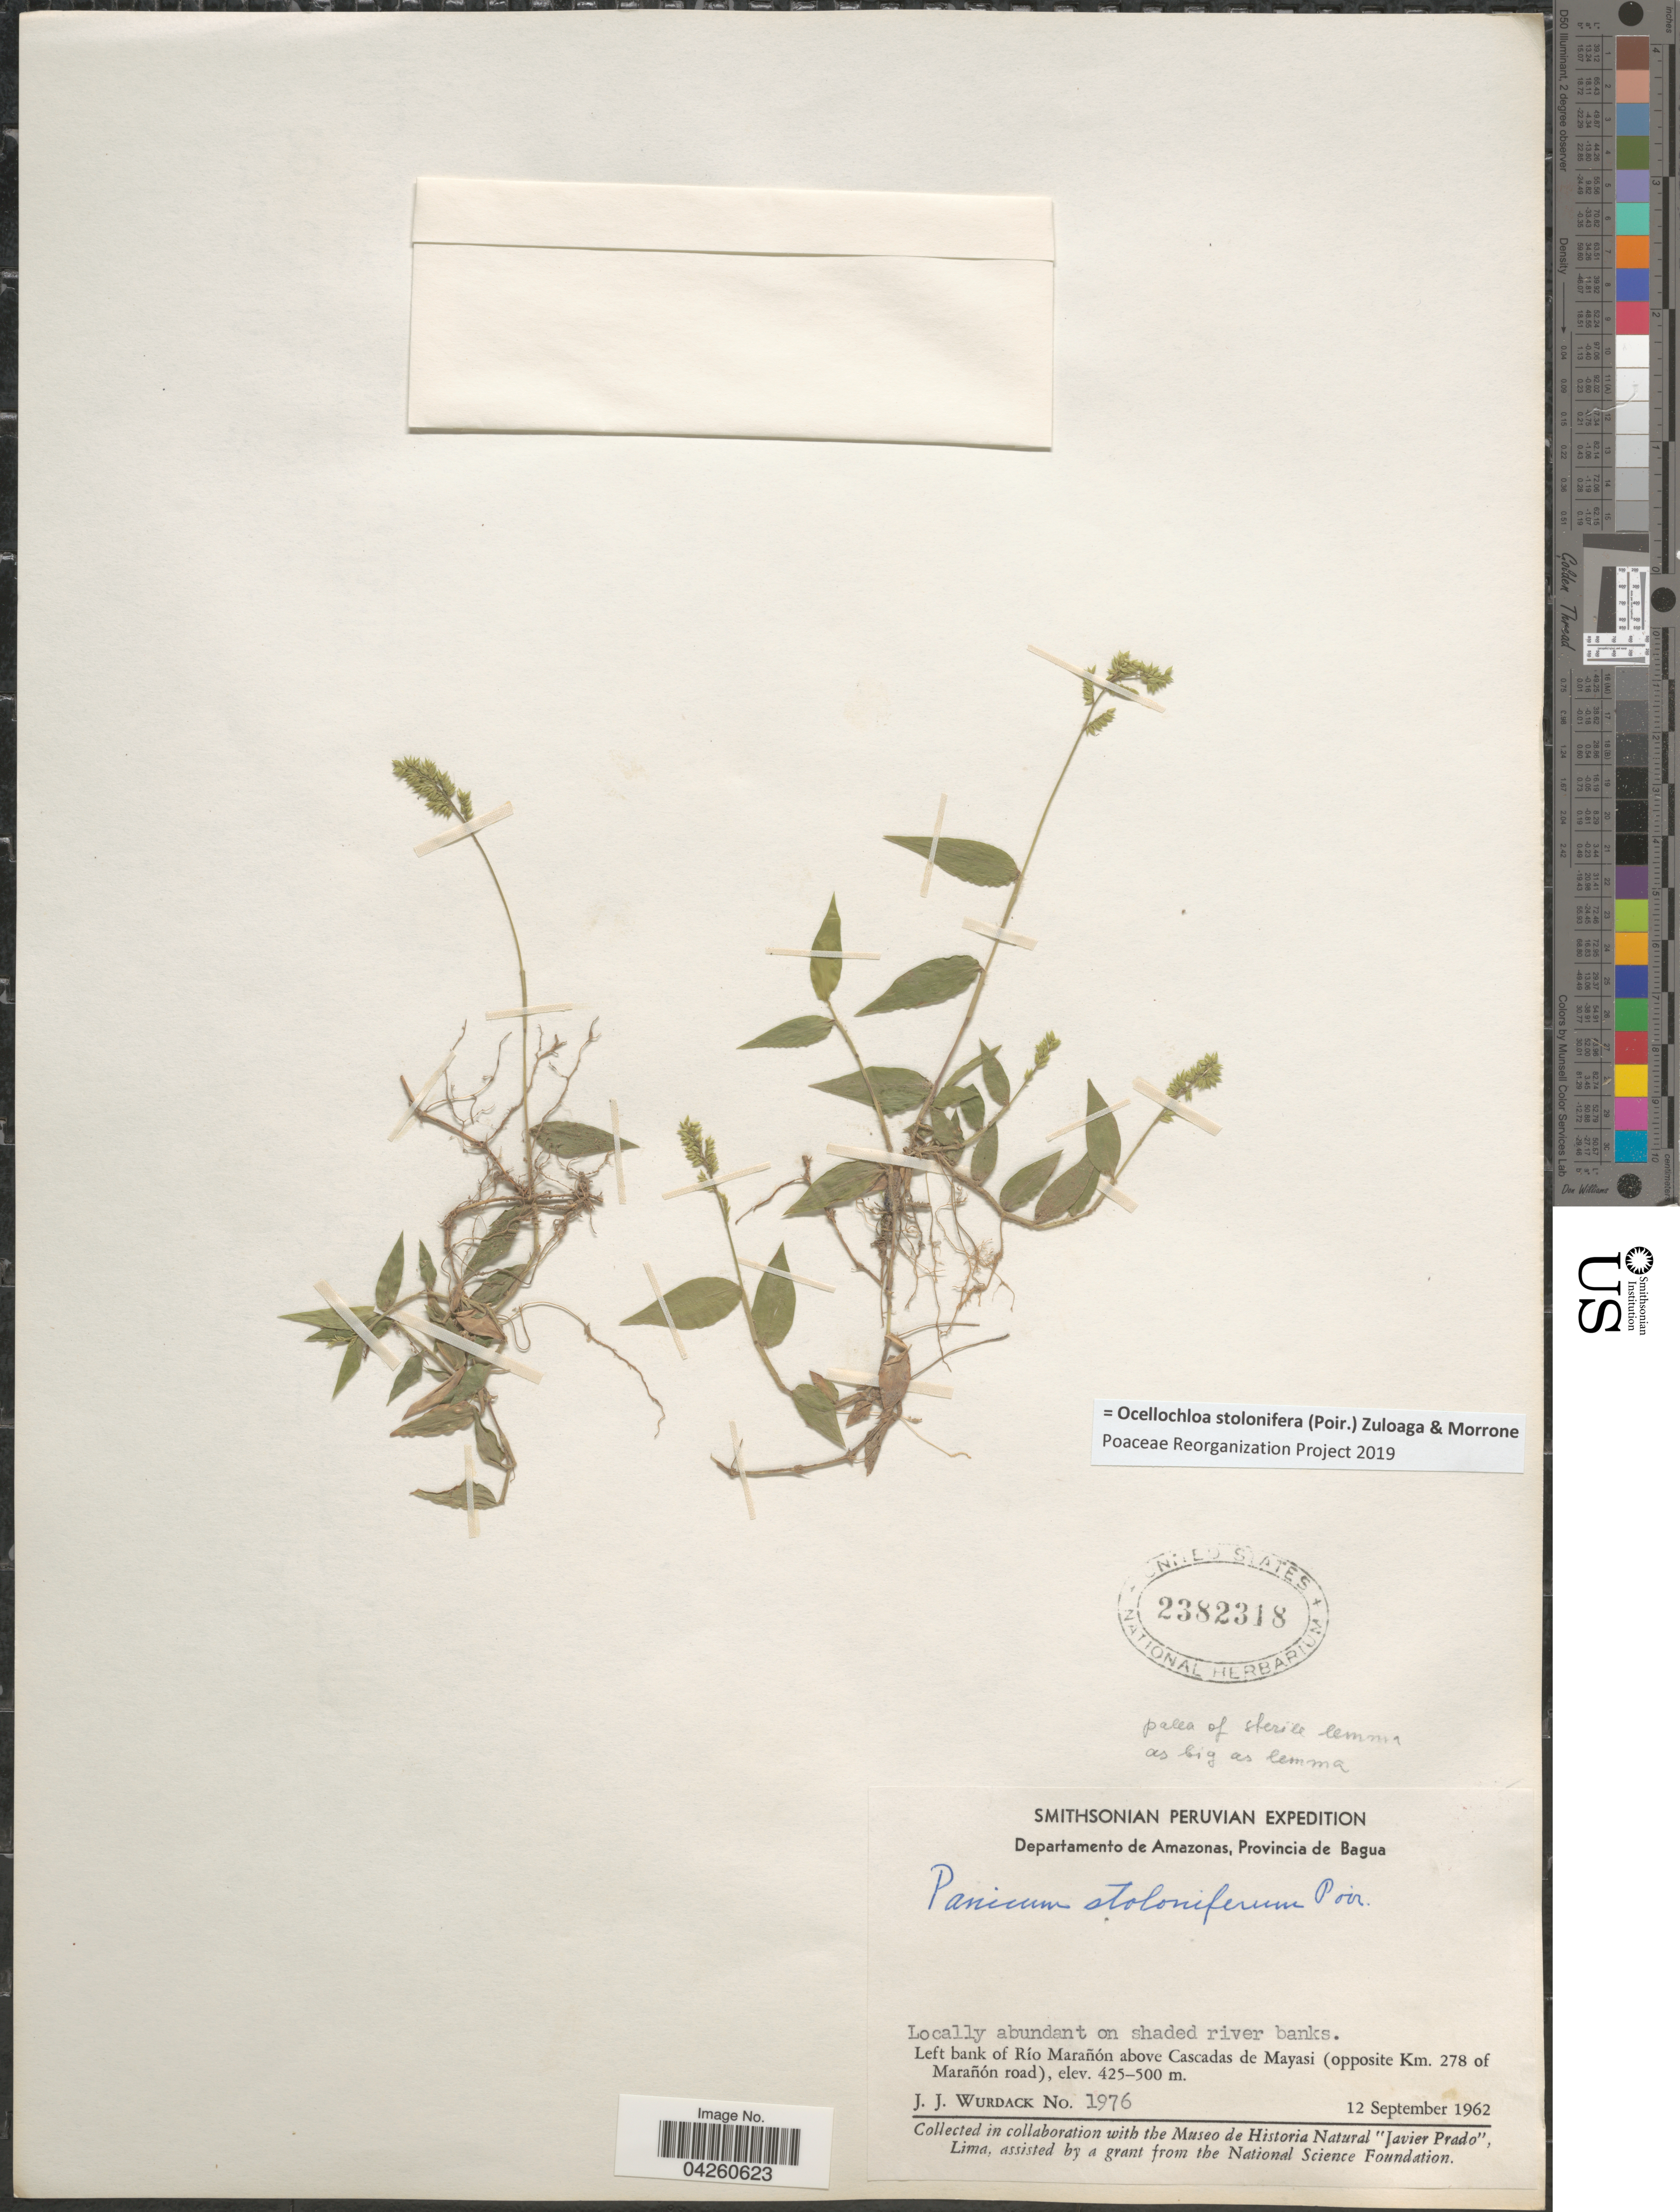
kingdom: Plantae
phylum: Tracheophyta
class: Liliopsida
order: Poales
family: Poaceae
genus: Ocellochloa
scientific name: Ocellochloa stolonifera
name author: (Poir.) Zuloaga & Morrone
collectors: J. J. Wurdack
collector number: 1976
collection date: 1962-09-12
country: Peru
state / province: Amazonas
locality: Smithsonian Peruvian Expedition. Departamento de Amazonas, Provincia de Bagua. Left bank of Río Marañón above Cascadas de Mayasi (opposite Km. 278 of Marañón road).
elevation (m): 425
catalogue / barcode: US 2382318